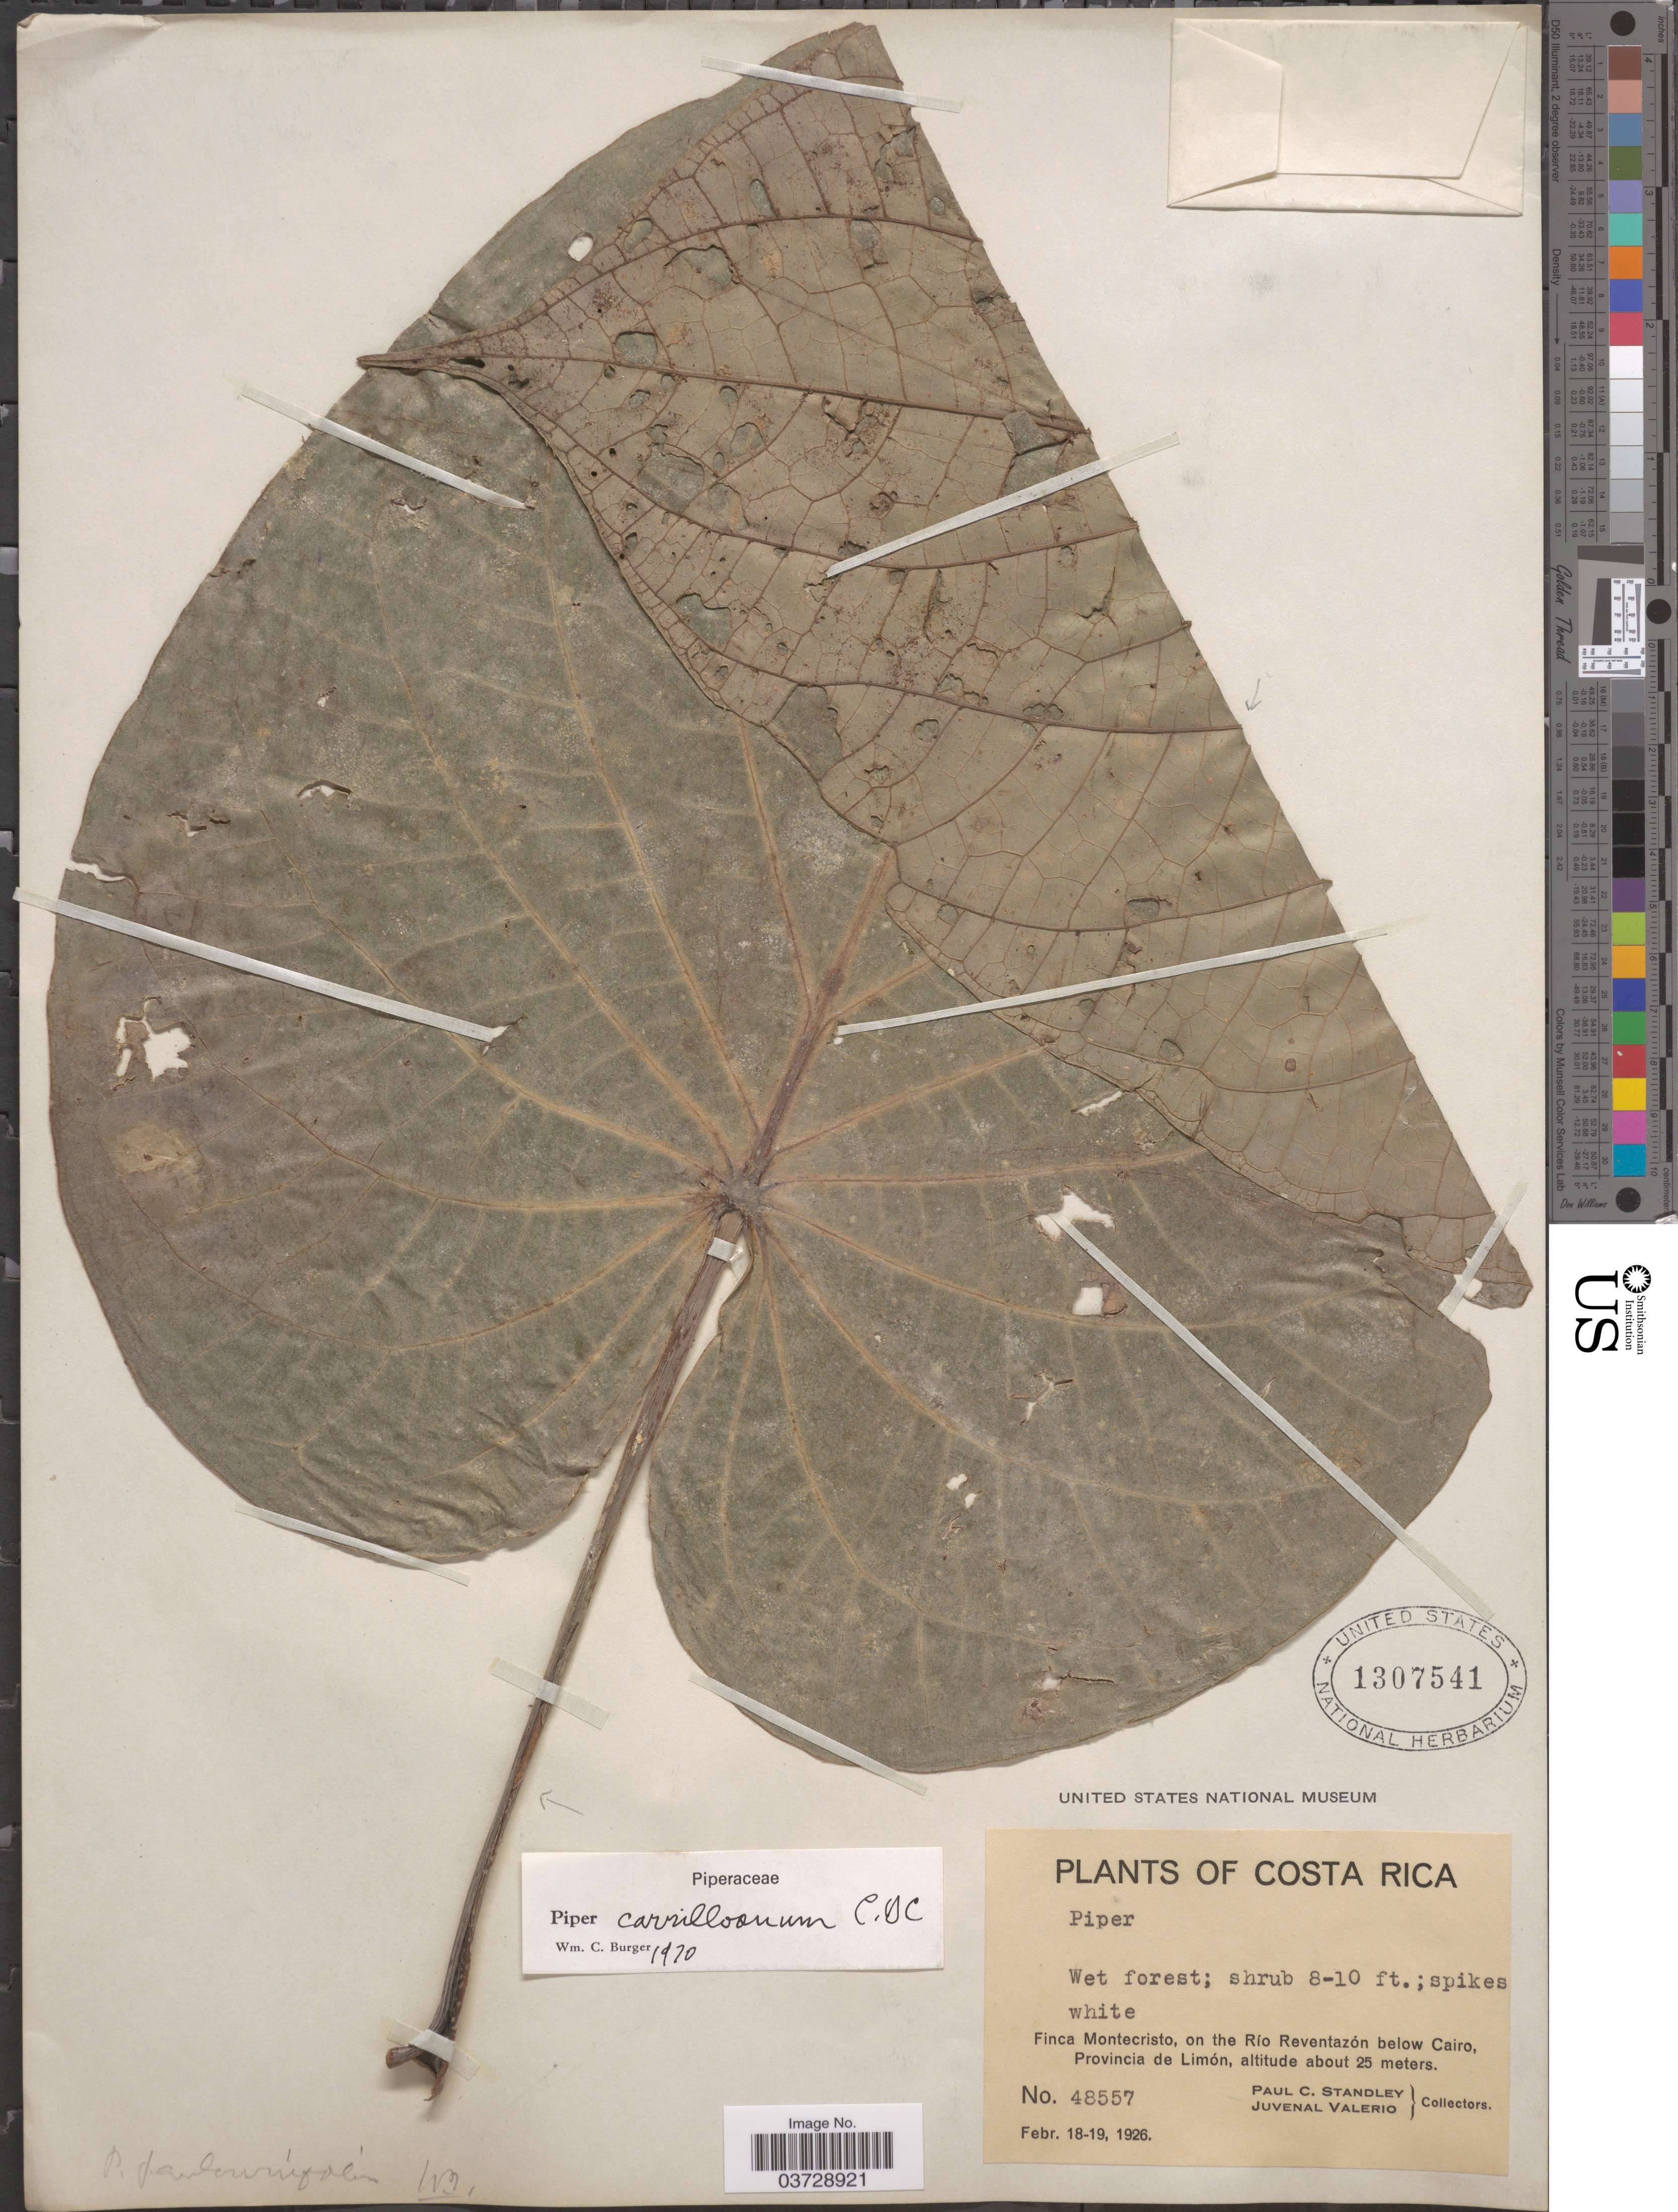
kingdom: Plantae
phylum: Tracheophyta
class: Magnoliopsida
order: Piperales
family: Piperaceae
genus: Piper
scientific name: Piper carrilloanum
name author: C. DC.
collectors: P. C. Standley & J. Valerio R.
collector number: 48557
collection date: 1926-02-18/1926-02-19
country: Costa Rica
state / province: Limón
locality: Finca Montecristo, on the Río Reventazón below Cairo.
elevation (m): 25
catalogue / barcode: US 1307541